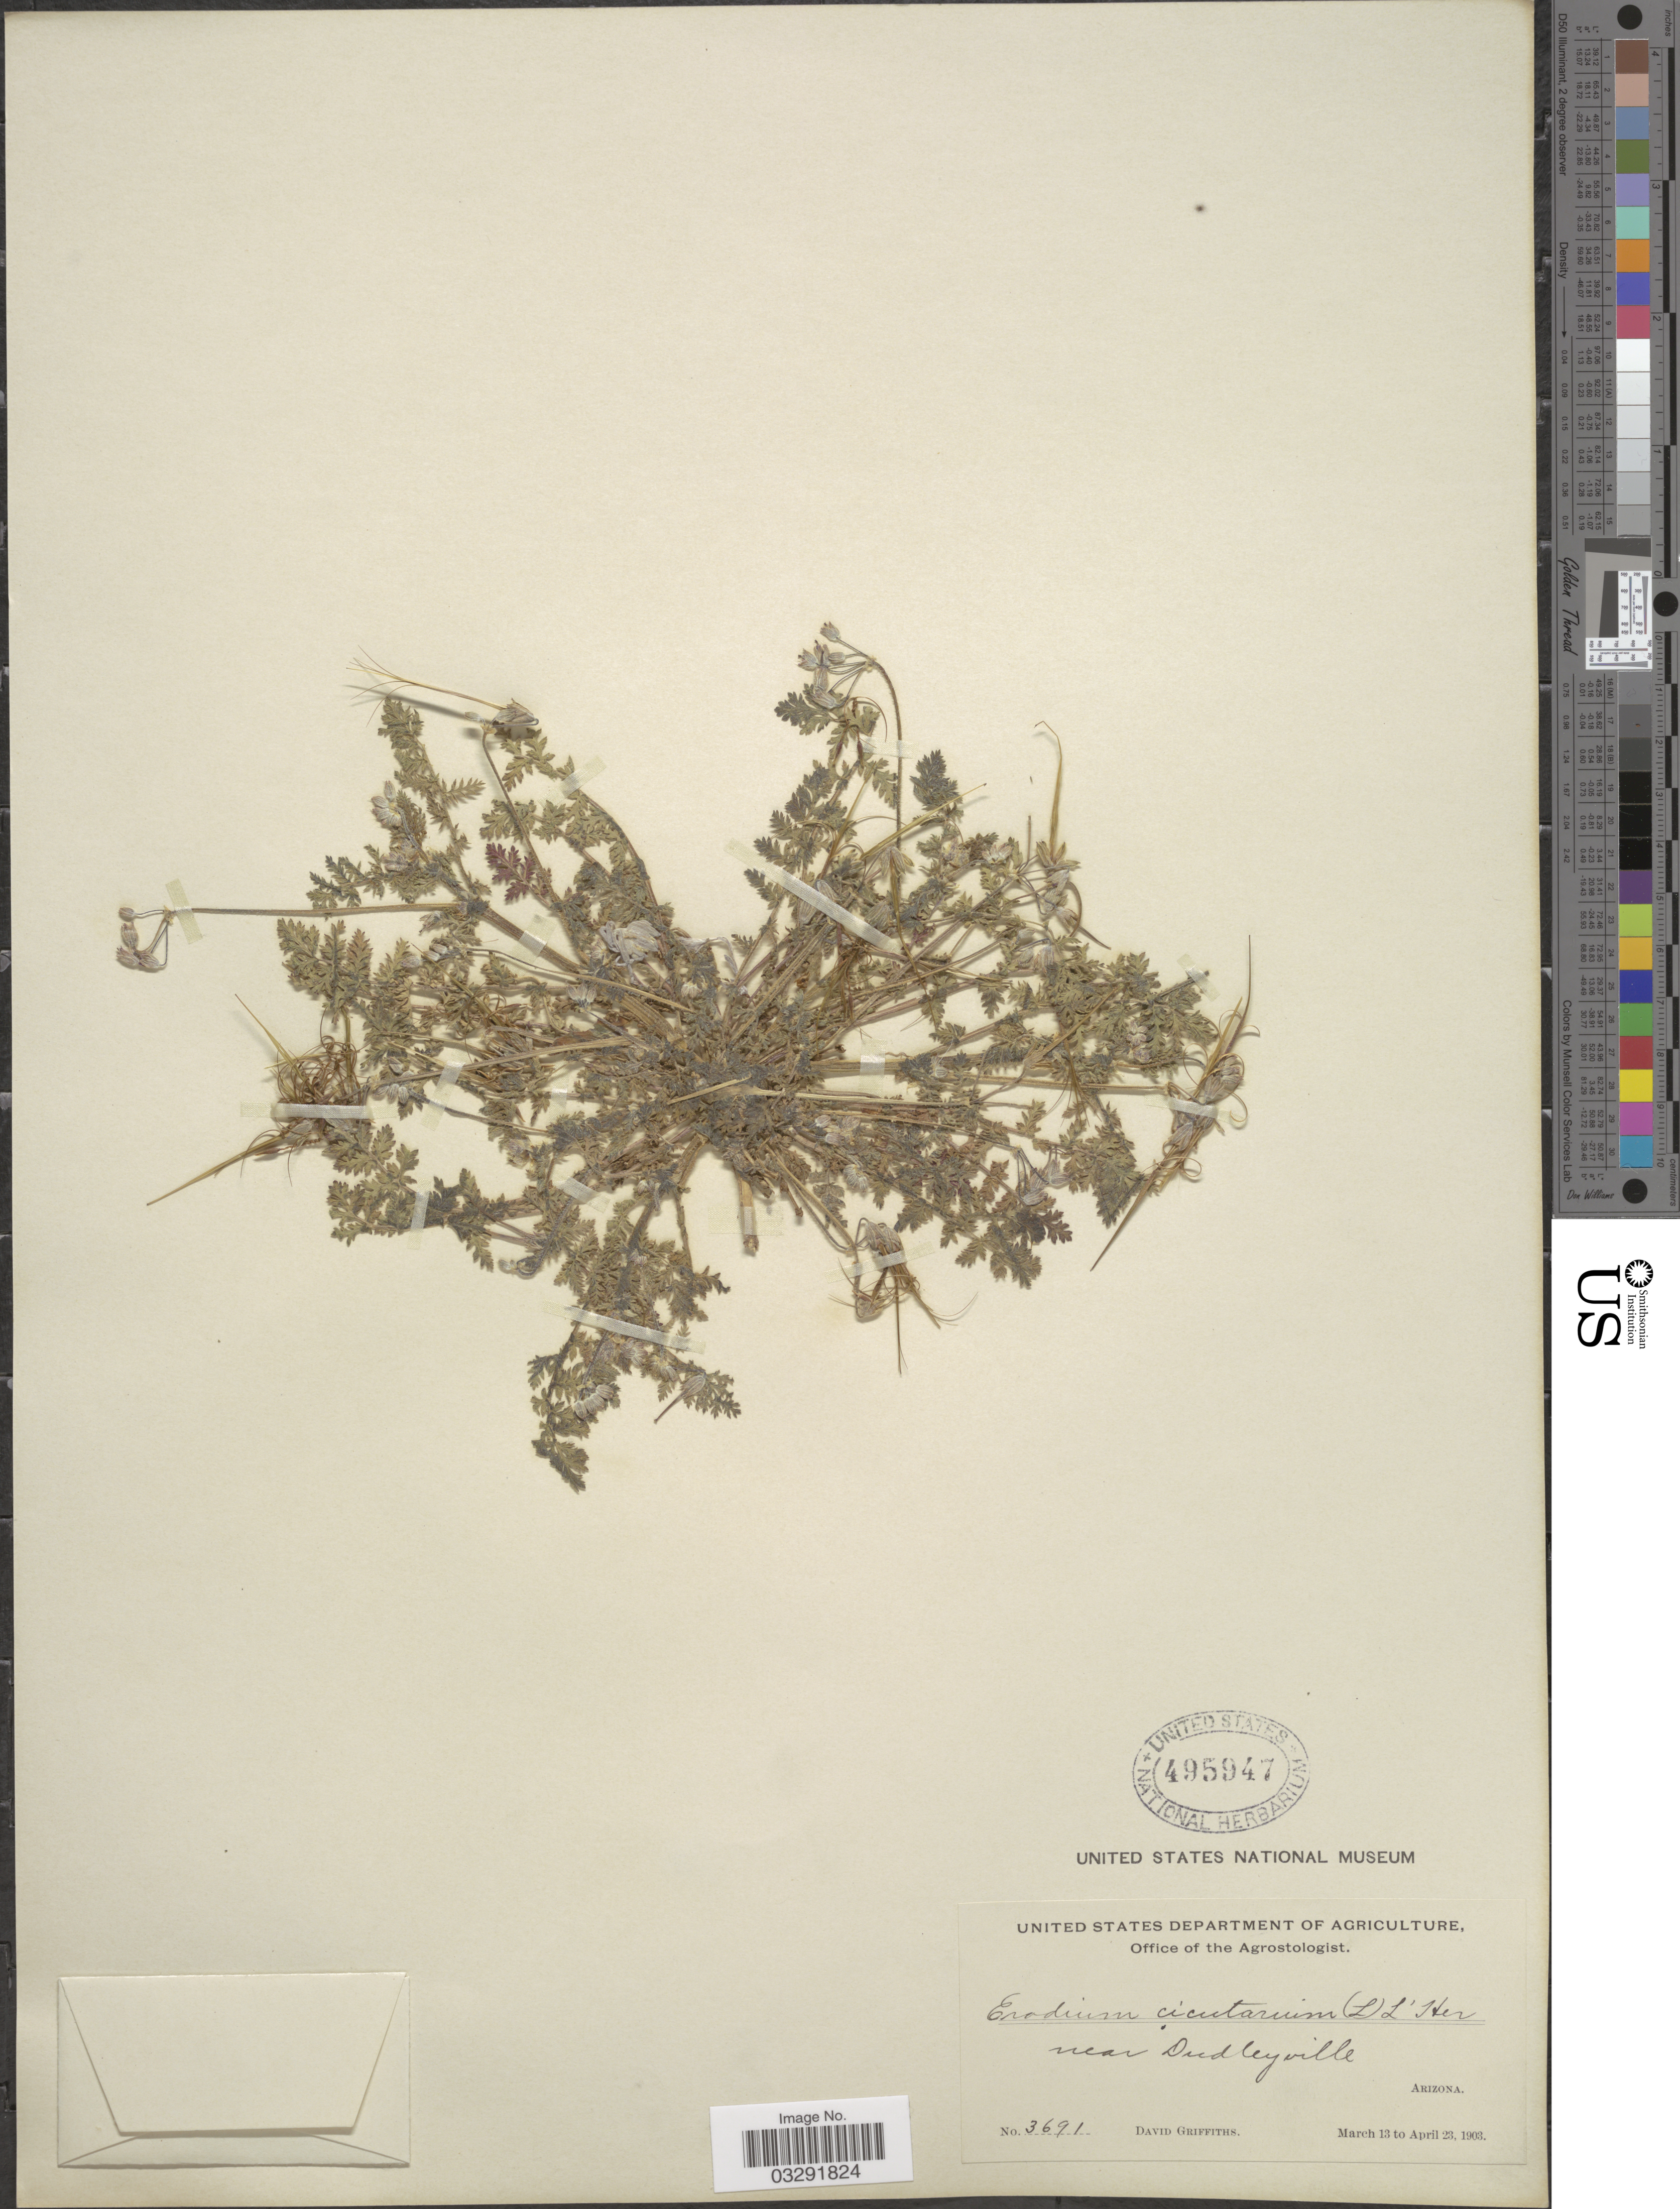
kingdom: Plantae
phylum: Tracheophyta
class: Magnoliopsida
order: Geraniales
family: Geraniaceae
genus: Erodium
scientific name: Erodium cicutarium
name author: (L.) L'Hér.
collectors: D. Griffiths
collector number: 3691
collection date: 1903-03-13/1903-04-23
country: United States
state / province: Arizona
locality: Near Dudleyville.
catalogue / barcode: US 495947